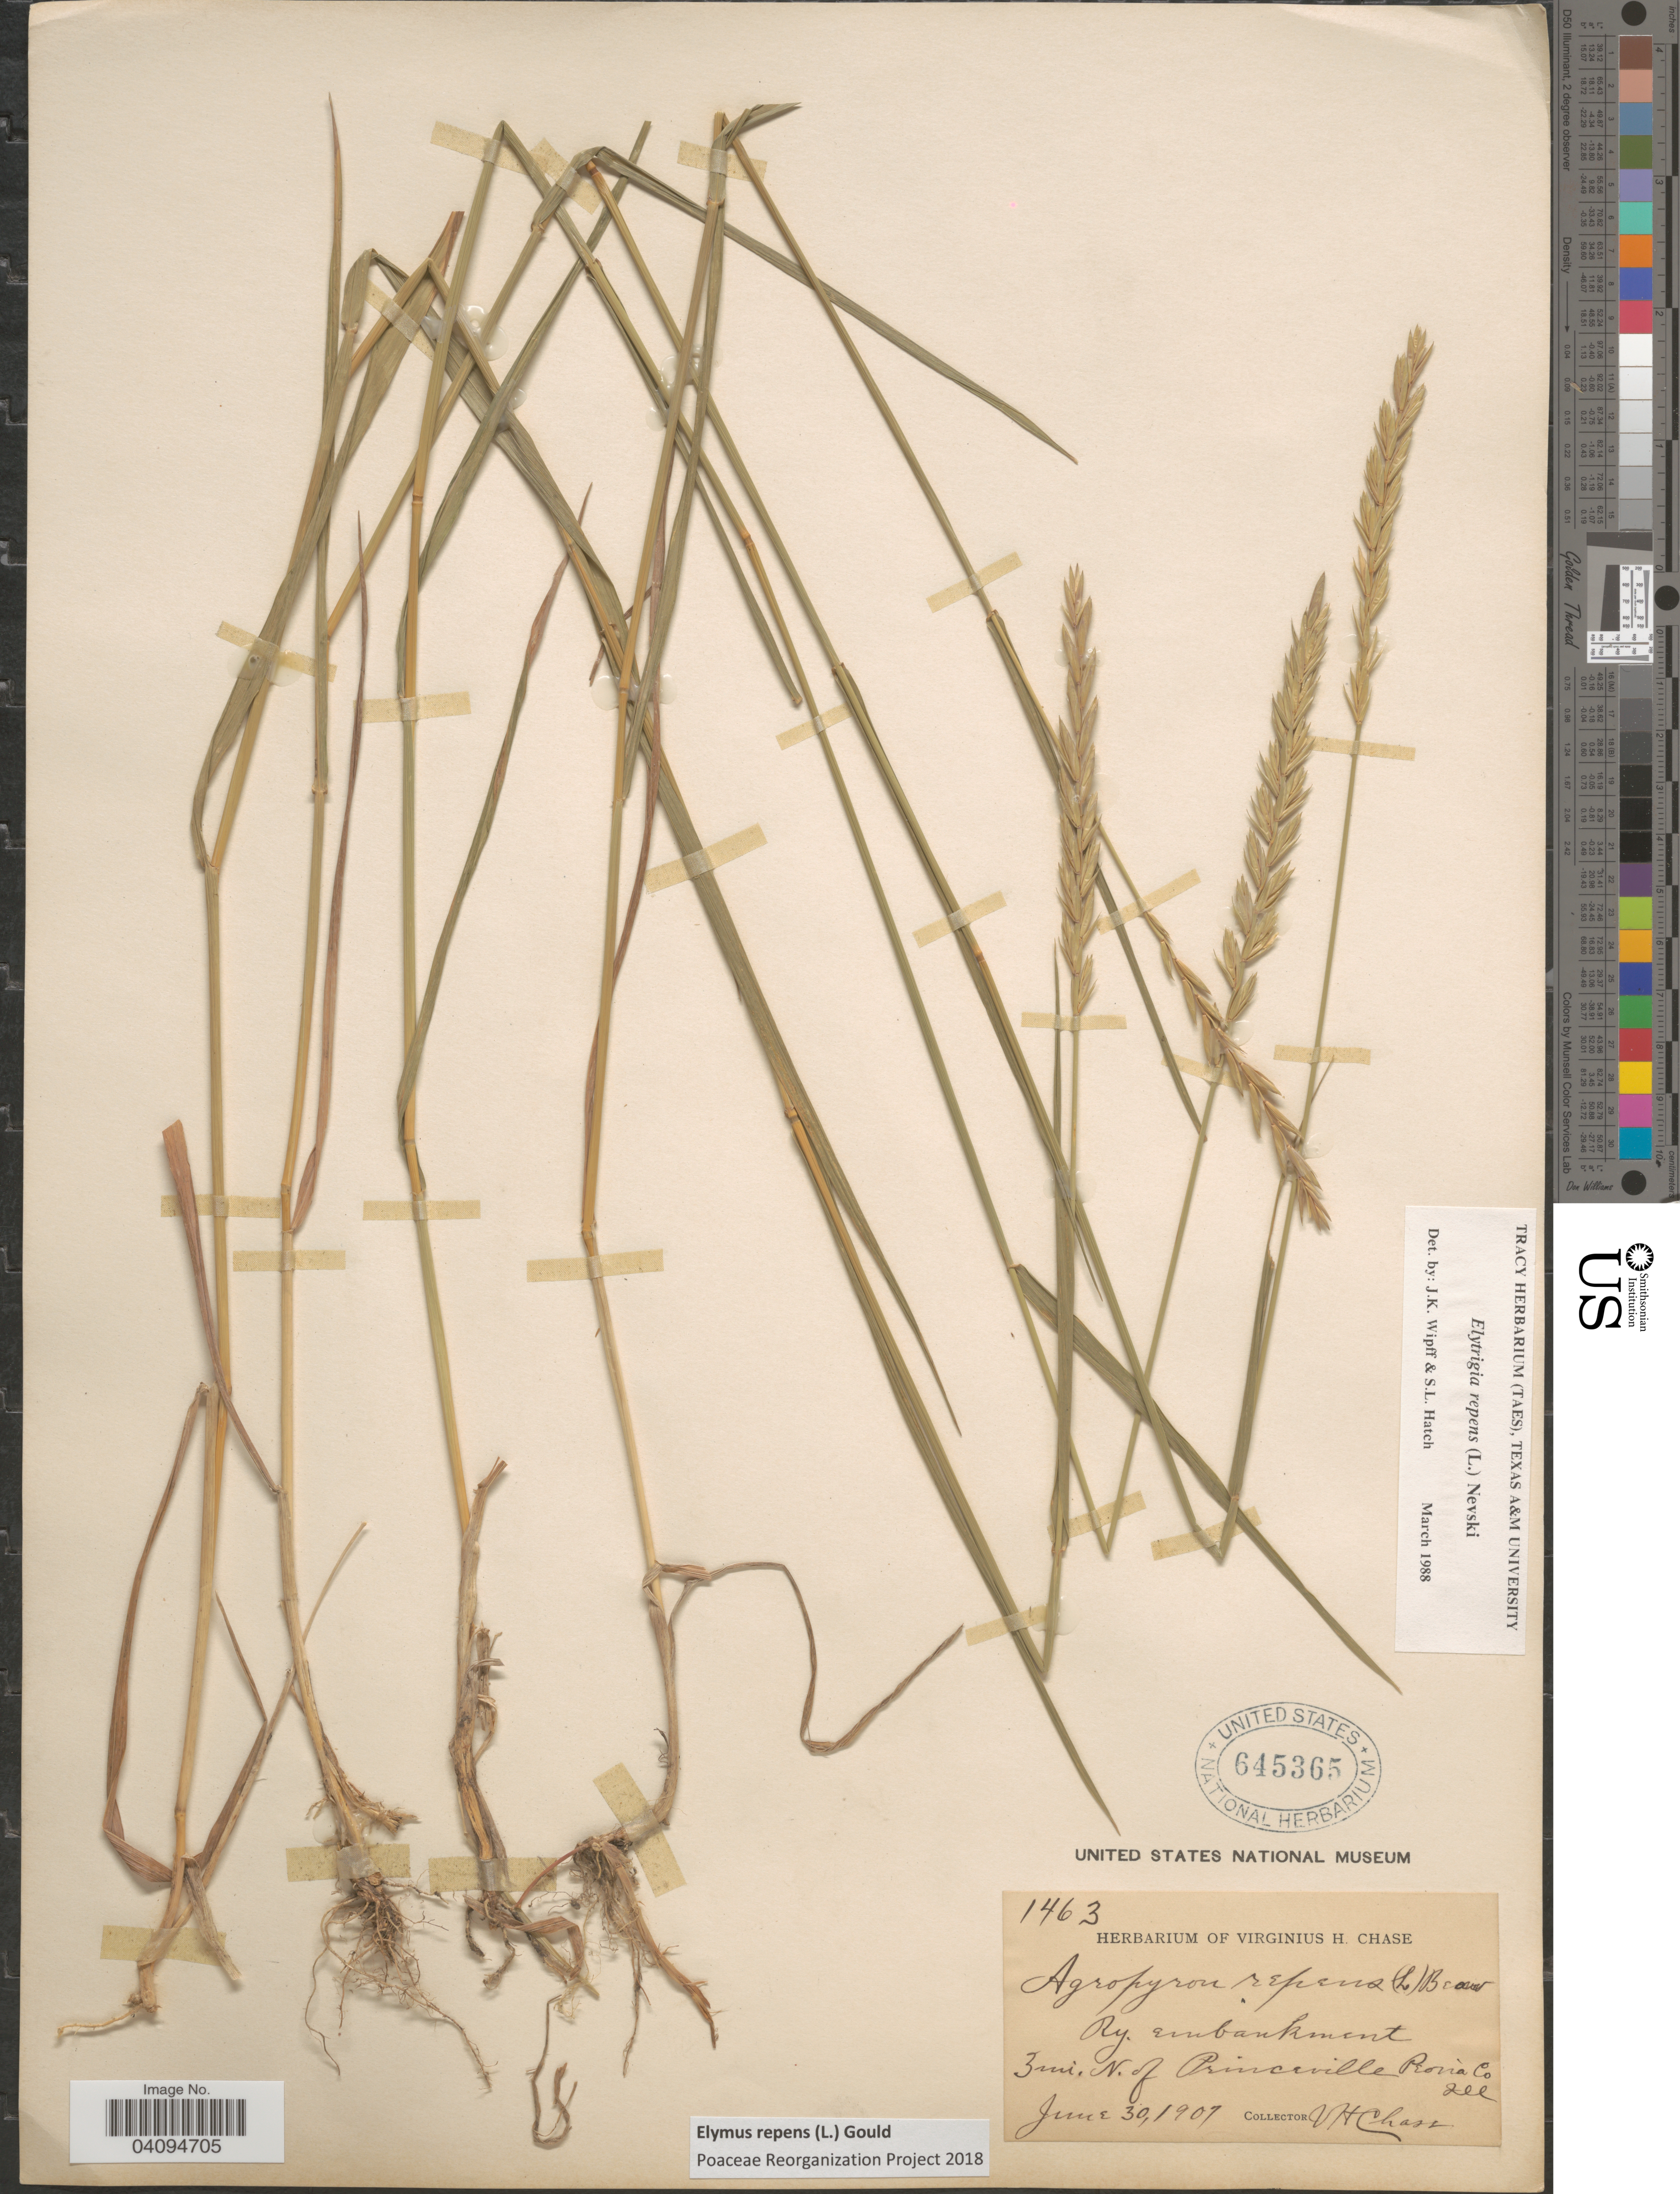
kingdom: Plantae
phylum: Tracheophyta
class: Liliopsida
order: Poales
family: Poaceae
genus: Elymus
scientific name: Elymus repens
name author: (L.) Gould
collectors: V. H. Chase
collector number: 1463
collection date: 1907-06-30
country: United States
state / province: Illinois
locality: Ry. embankment. 3 mi. N. of Princeville. Peoria Co.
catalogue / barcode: US 645365